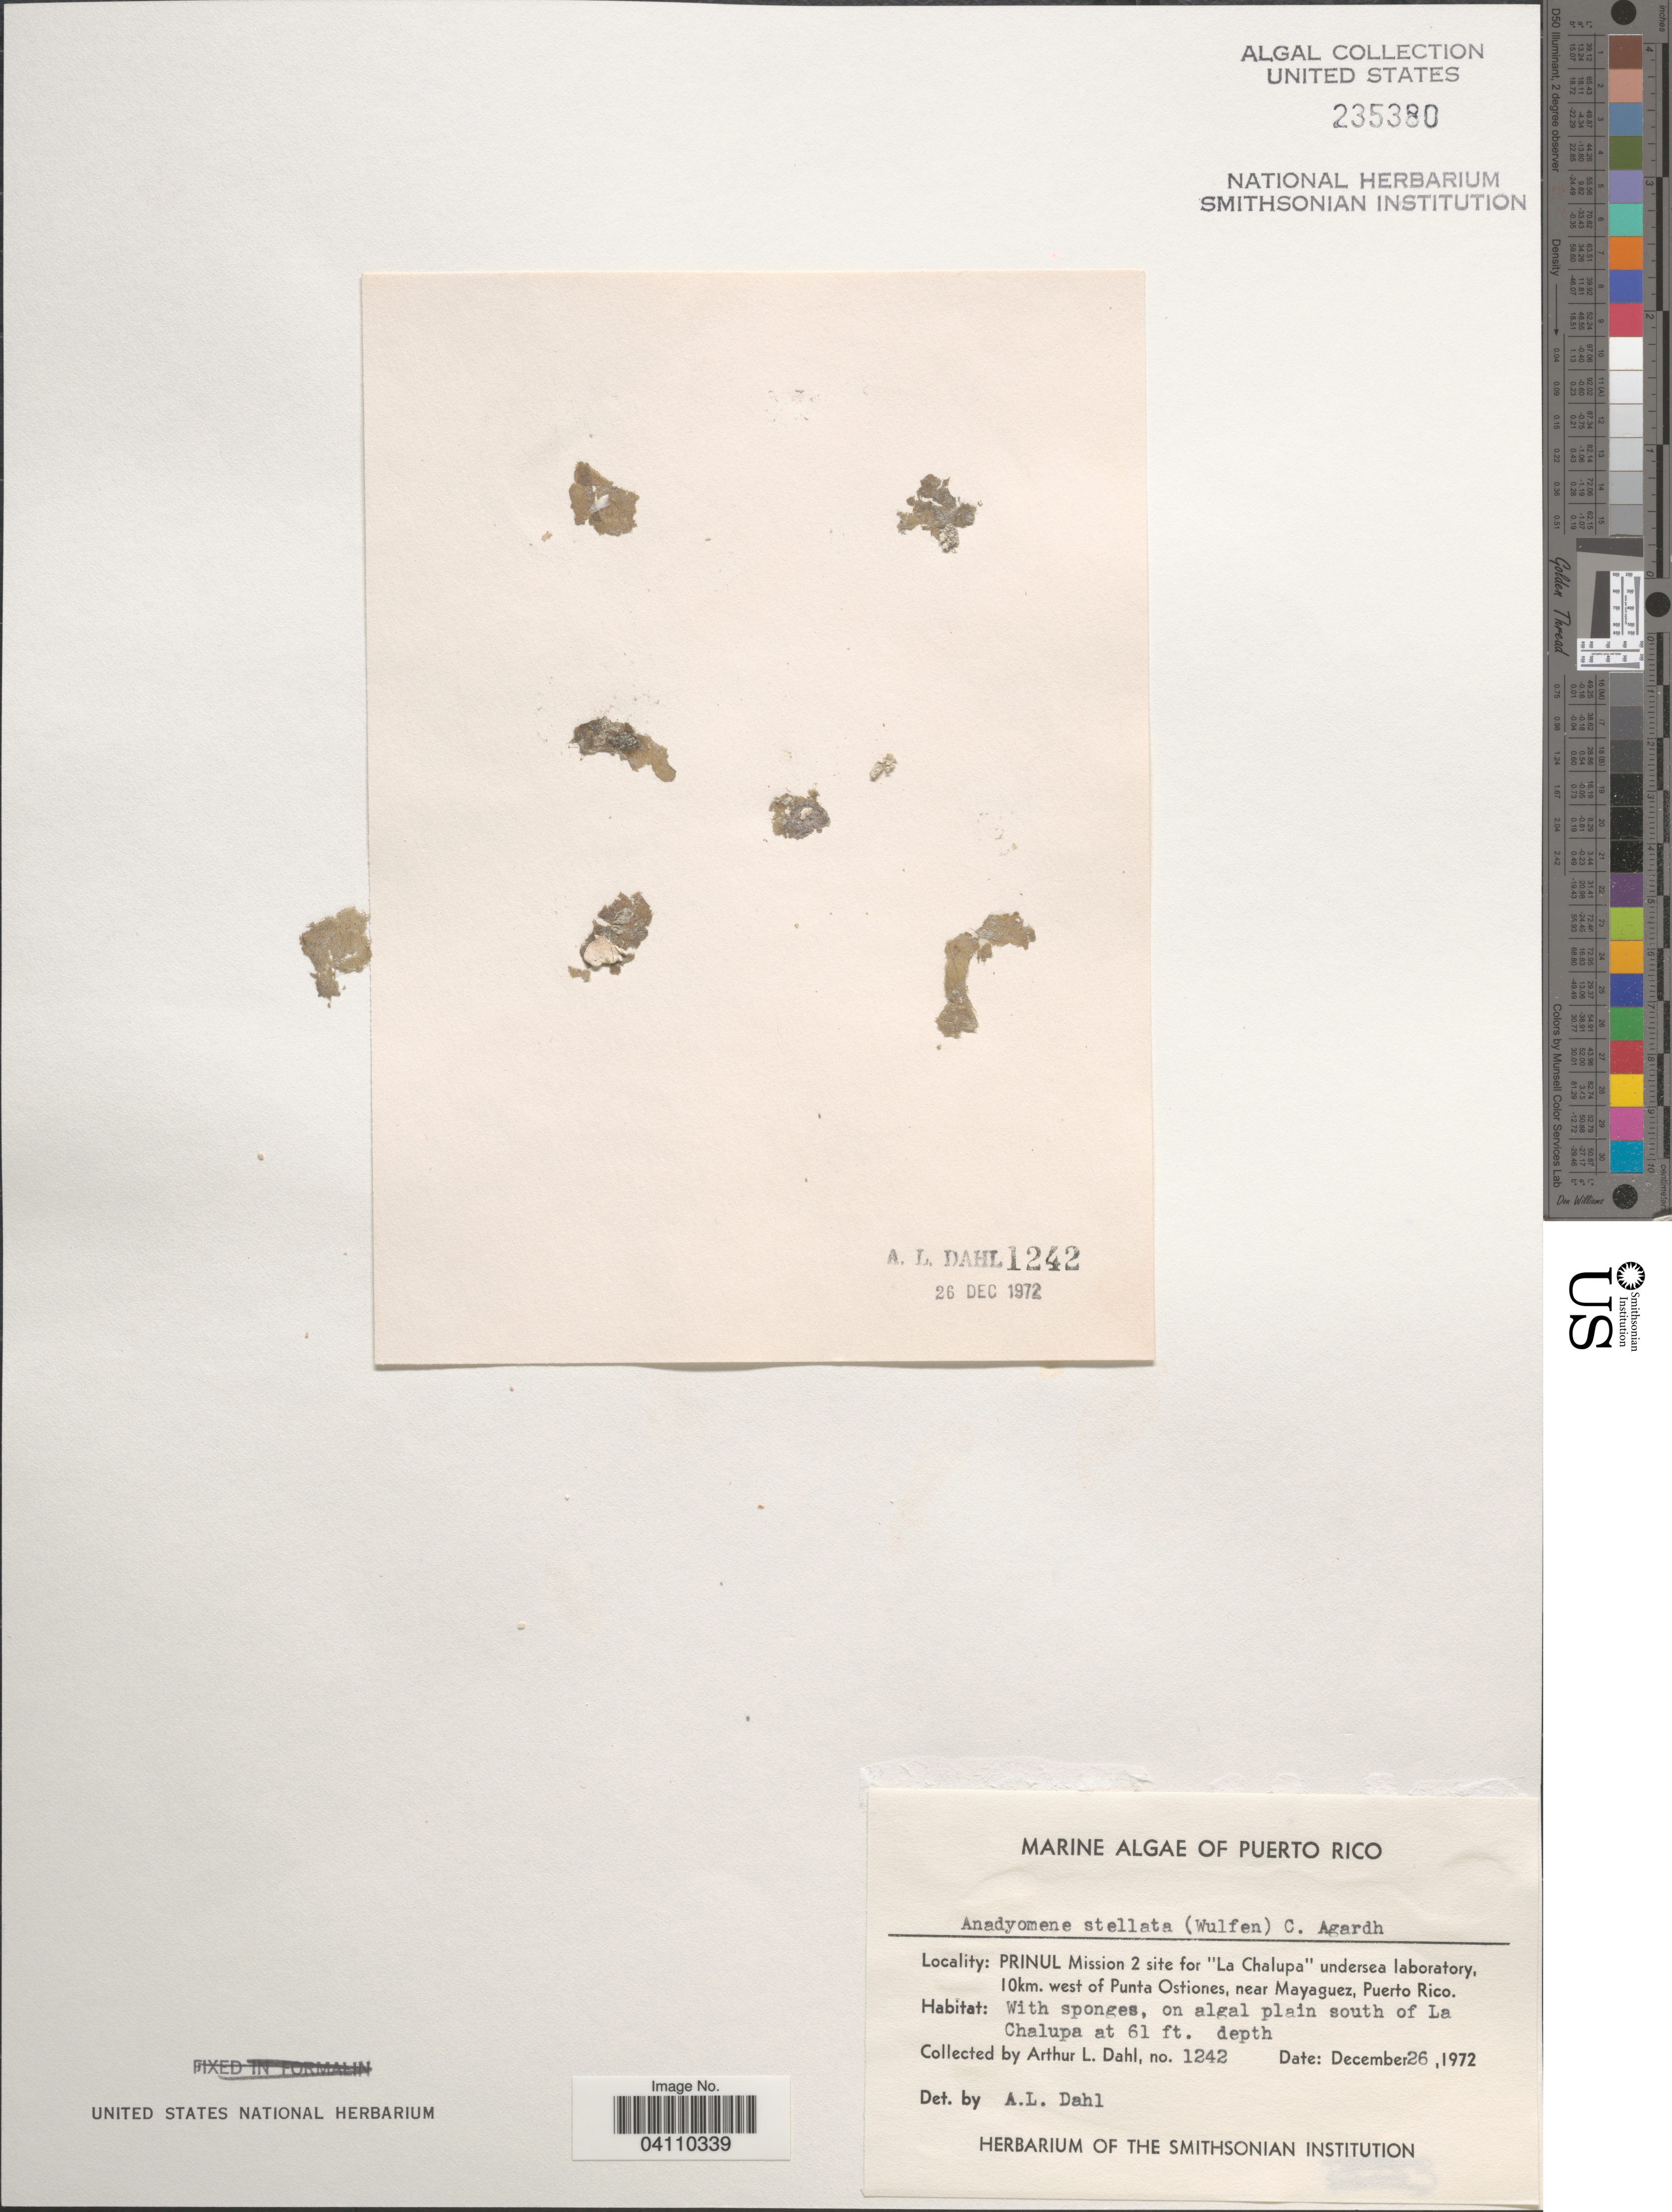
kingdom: Plantae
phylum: Chlorophyta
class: Ulvophyceae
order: Cladophorales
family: Anadyomenaceae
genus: Anadyomene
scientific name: Anadyomene stellata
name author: (Wulfen) C. Agardh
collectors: A. Dahl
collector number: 1242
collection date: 1972-12-26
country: Puerto Rico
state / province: Mayagüez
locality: Prinul Mission 2 site for "La Chalupa" undersea laboratory, 10km. west of Punta Ostiones, near Mayaguez. South of La Chalupa.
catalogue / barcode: US 235380